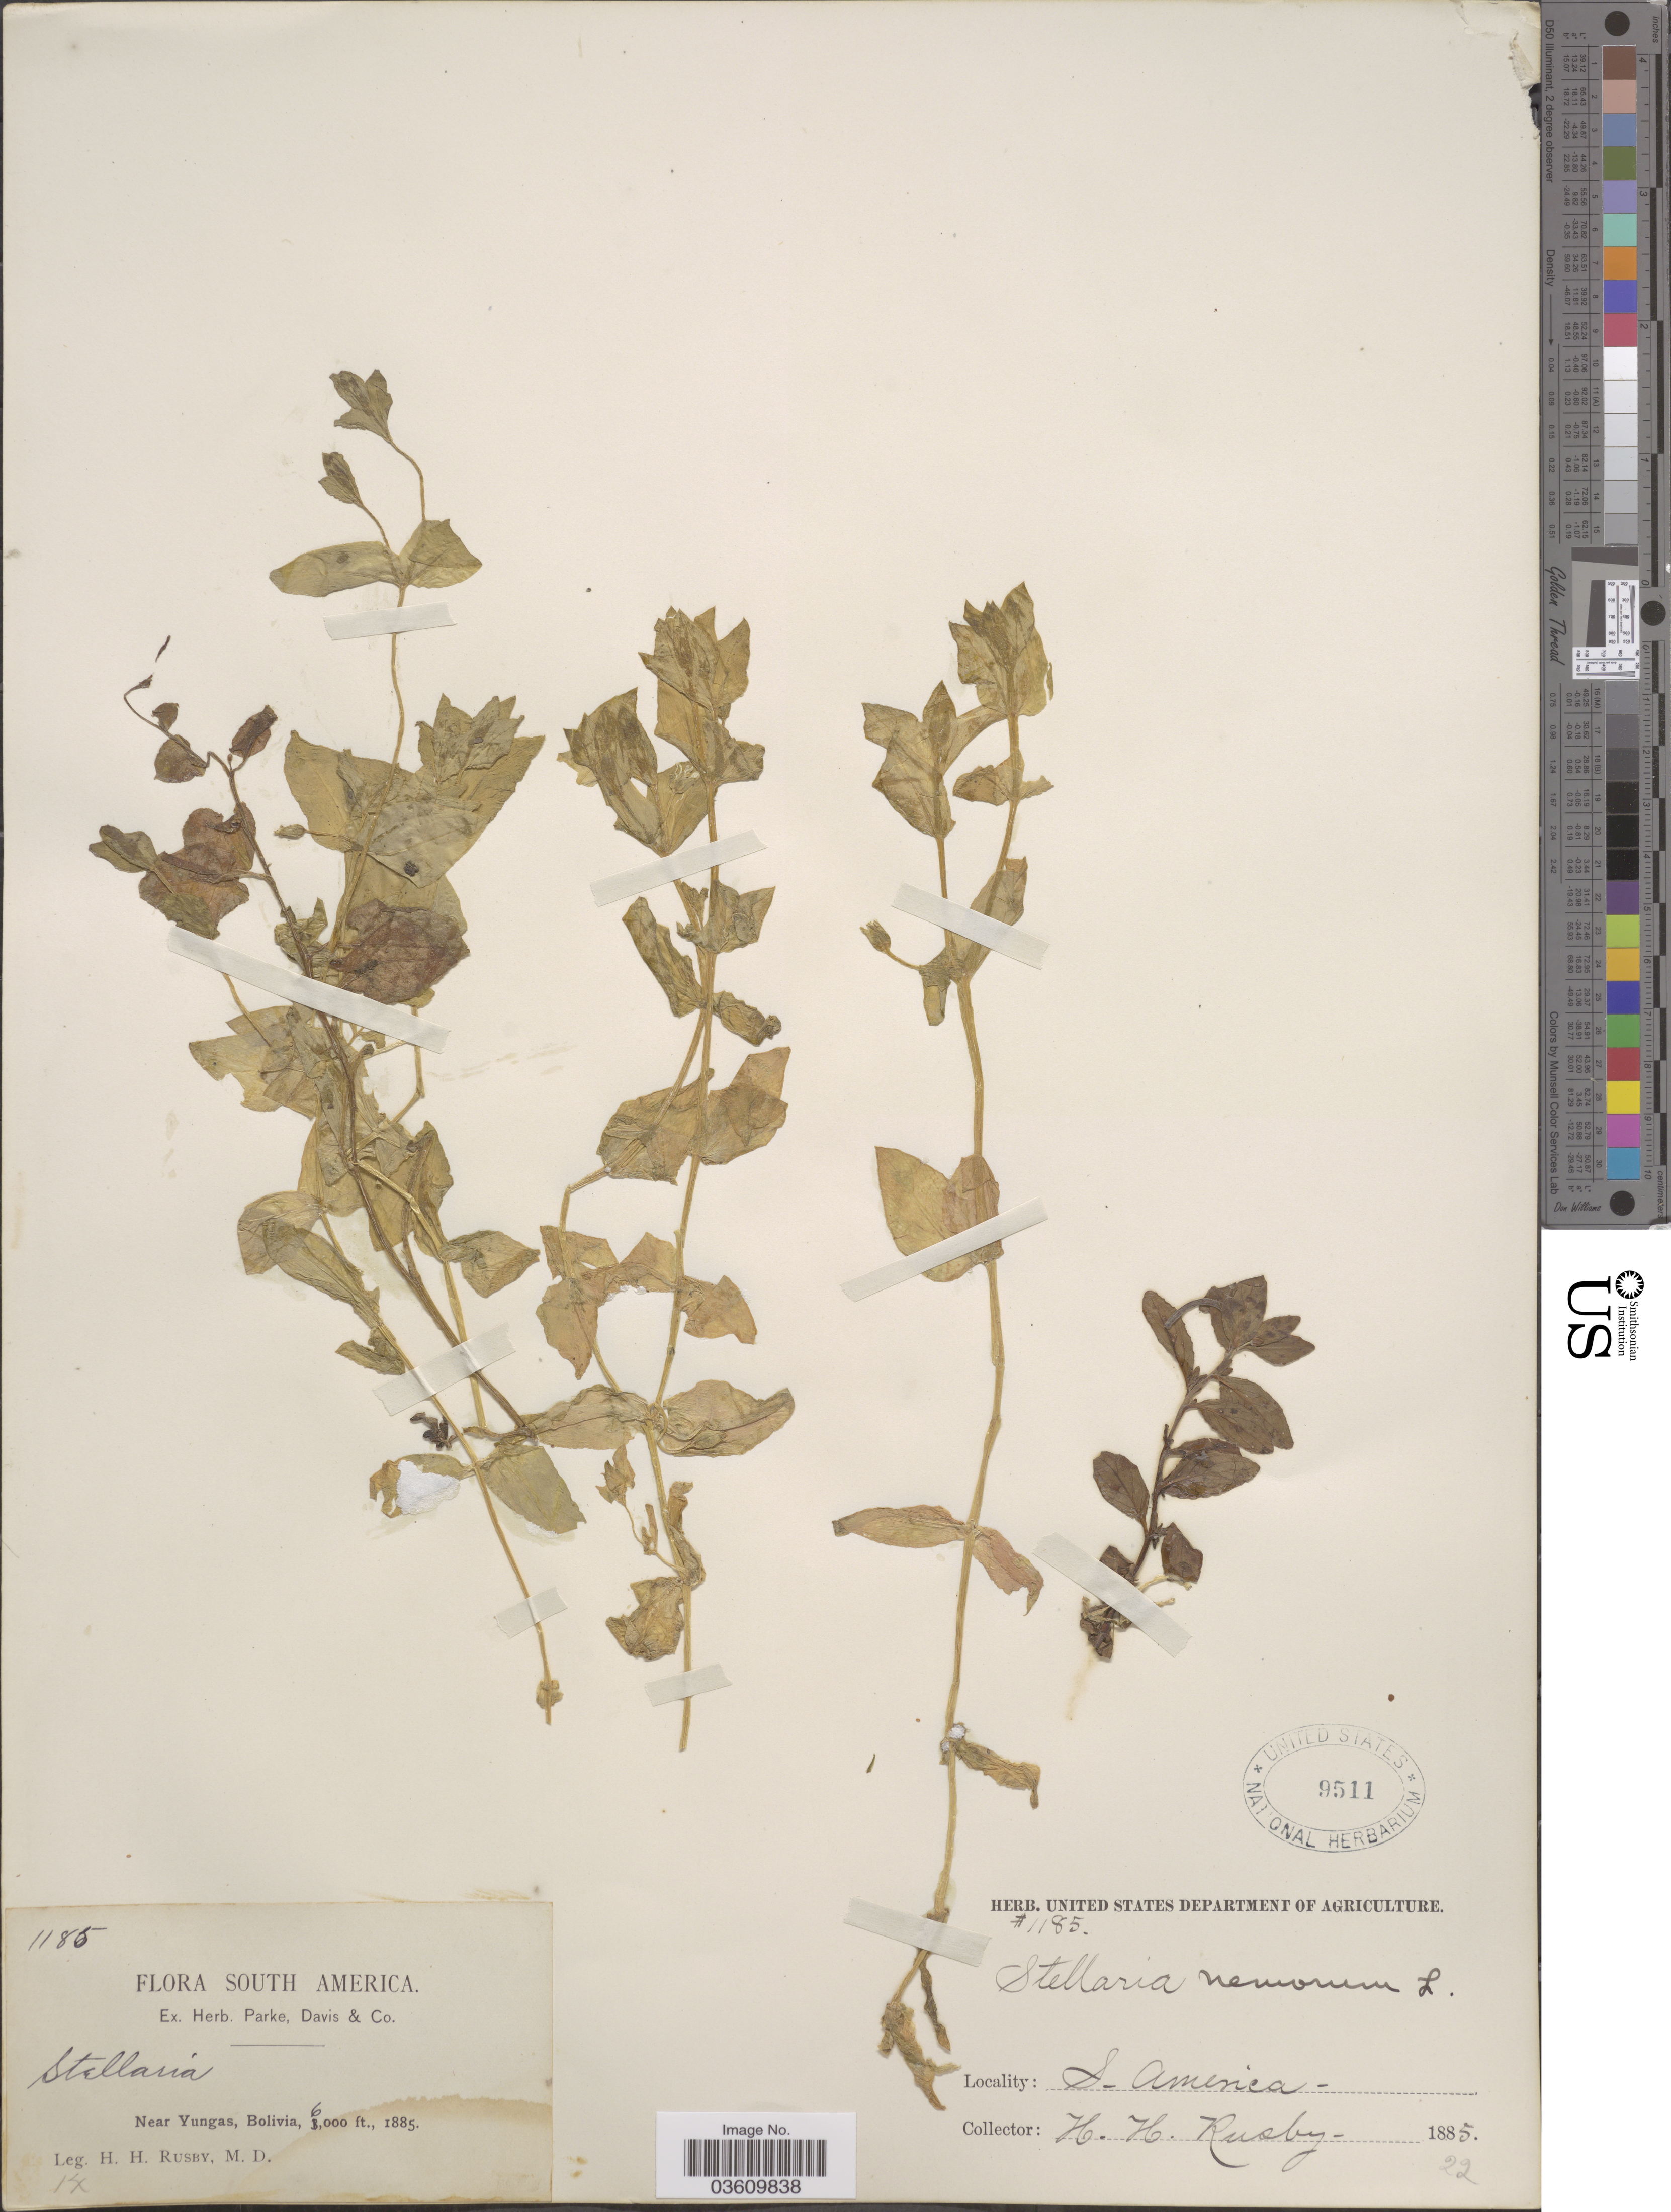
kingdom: Plantae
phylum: Tracheophyta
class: Magnoliopsida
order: Caryophyllales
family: Caryophyllaceae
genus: Stellaria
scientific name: Stellaria ovata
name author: Willd.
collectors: H. H. Rusby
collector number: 1185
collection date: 1885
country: Bolivia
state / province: La Paz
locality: Near Yungas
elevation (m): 1829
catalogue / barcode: US 9511